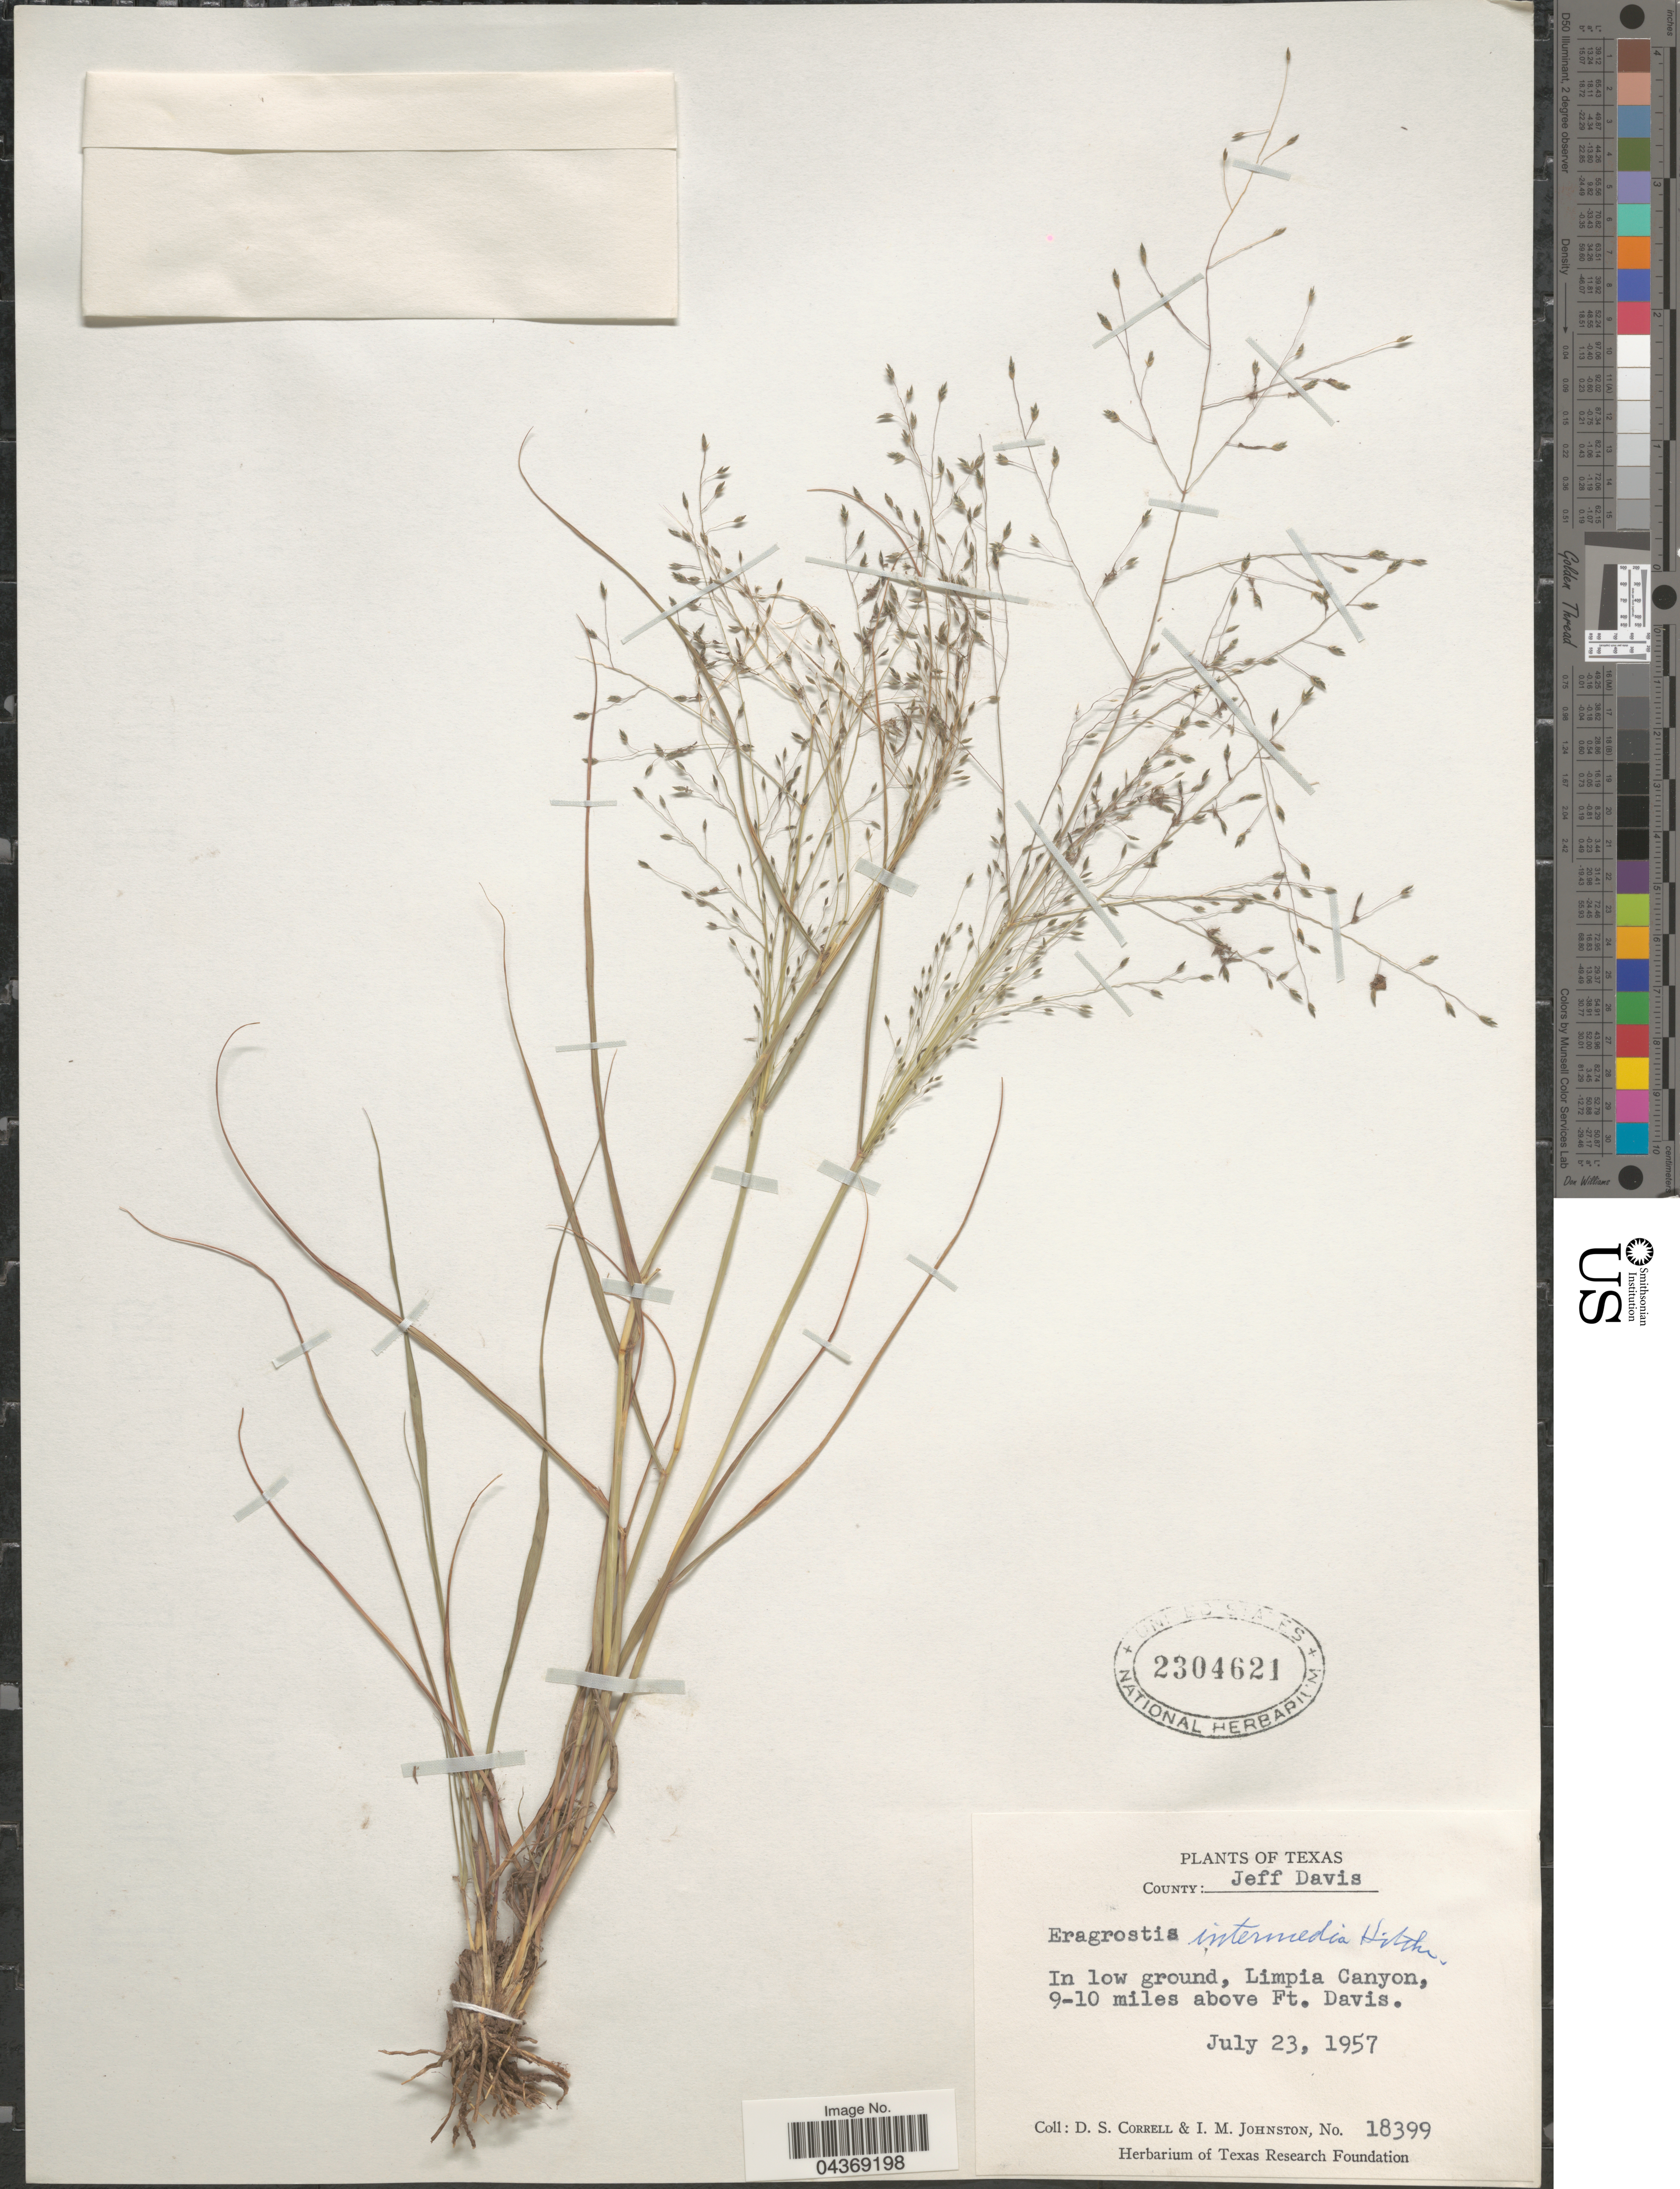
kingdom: Plantae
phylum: Tracheophyta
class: Liliopsida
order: Poales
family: Poaceae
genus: Eragrostis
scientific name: Eragrostis intermedia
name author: Hitchc.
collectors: D. S. Correll & I.M. Johnston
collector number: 18399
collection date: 1957-07-23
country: United States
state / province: Texas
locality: County: Jeff Davis. In low ground, Limpia Canyon, 9-10 miles above Ft. Davis.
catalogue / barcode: US 2304621